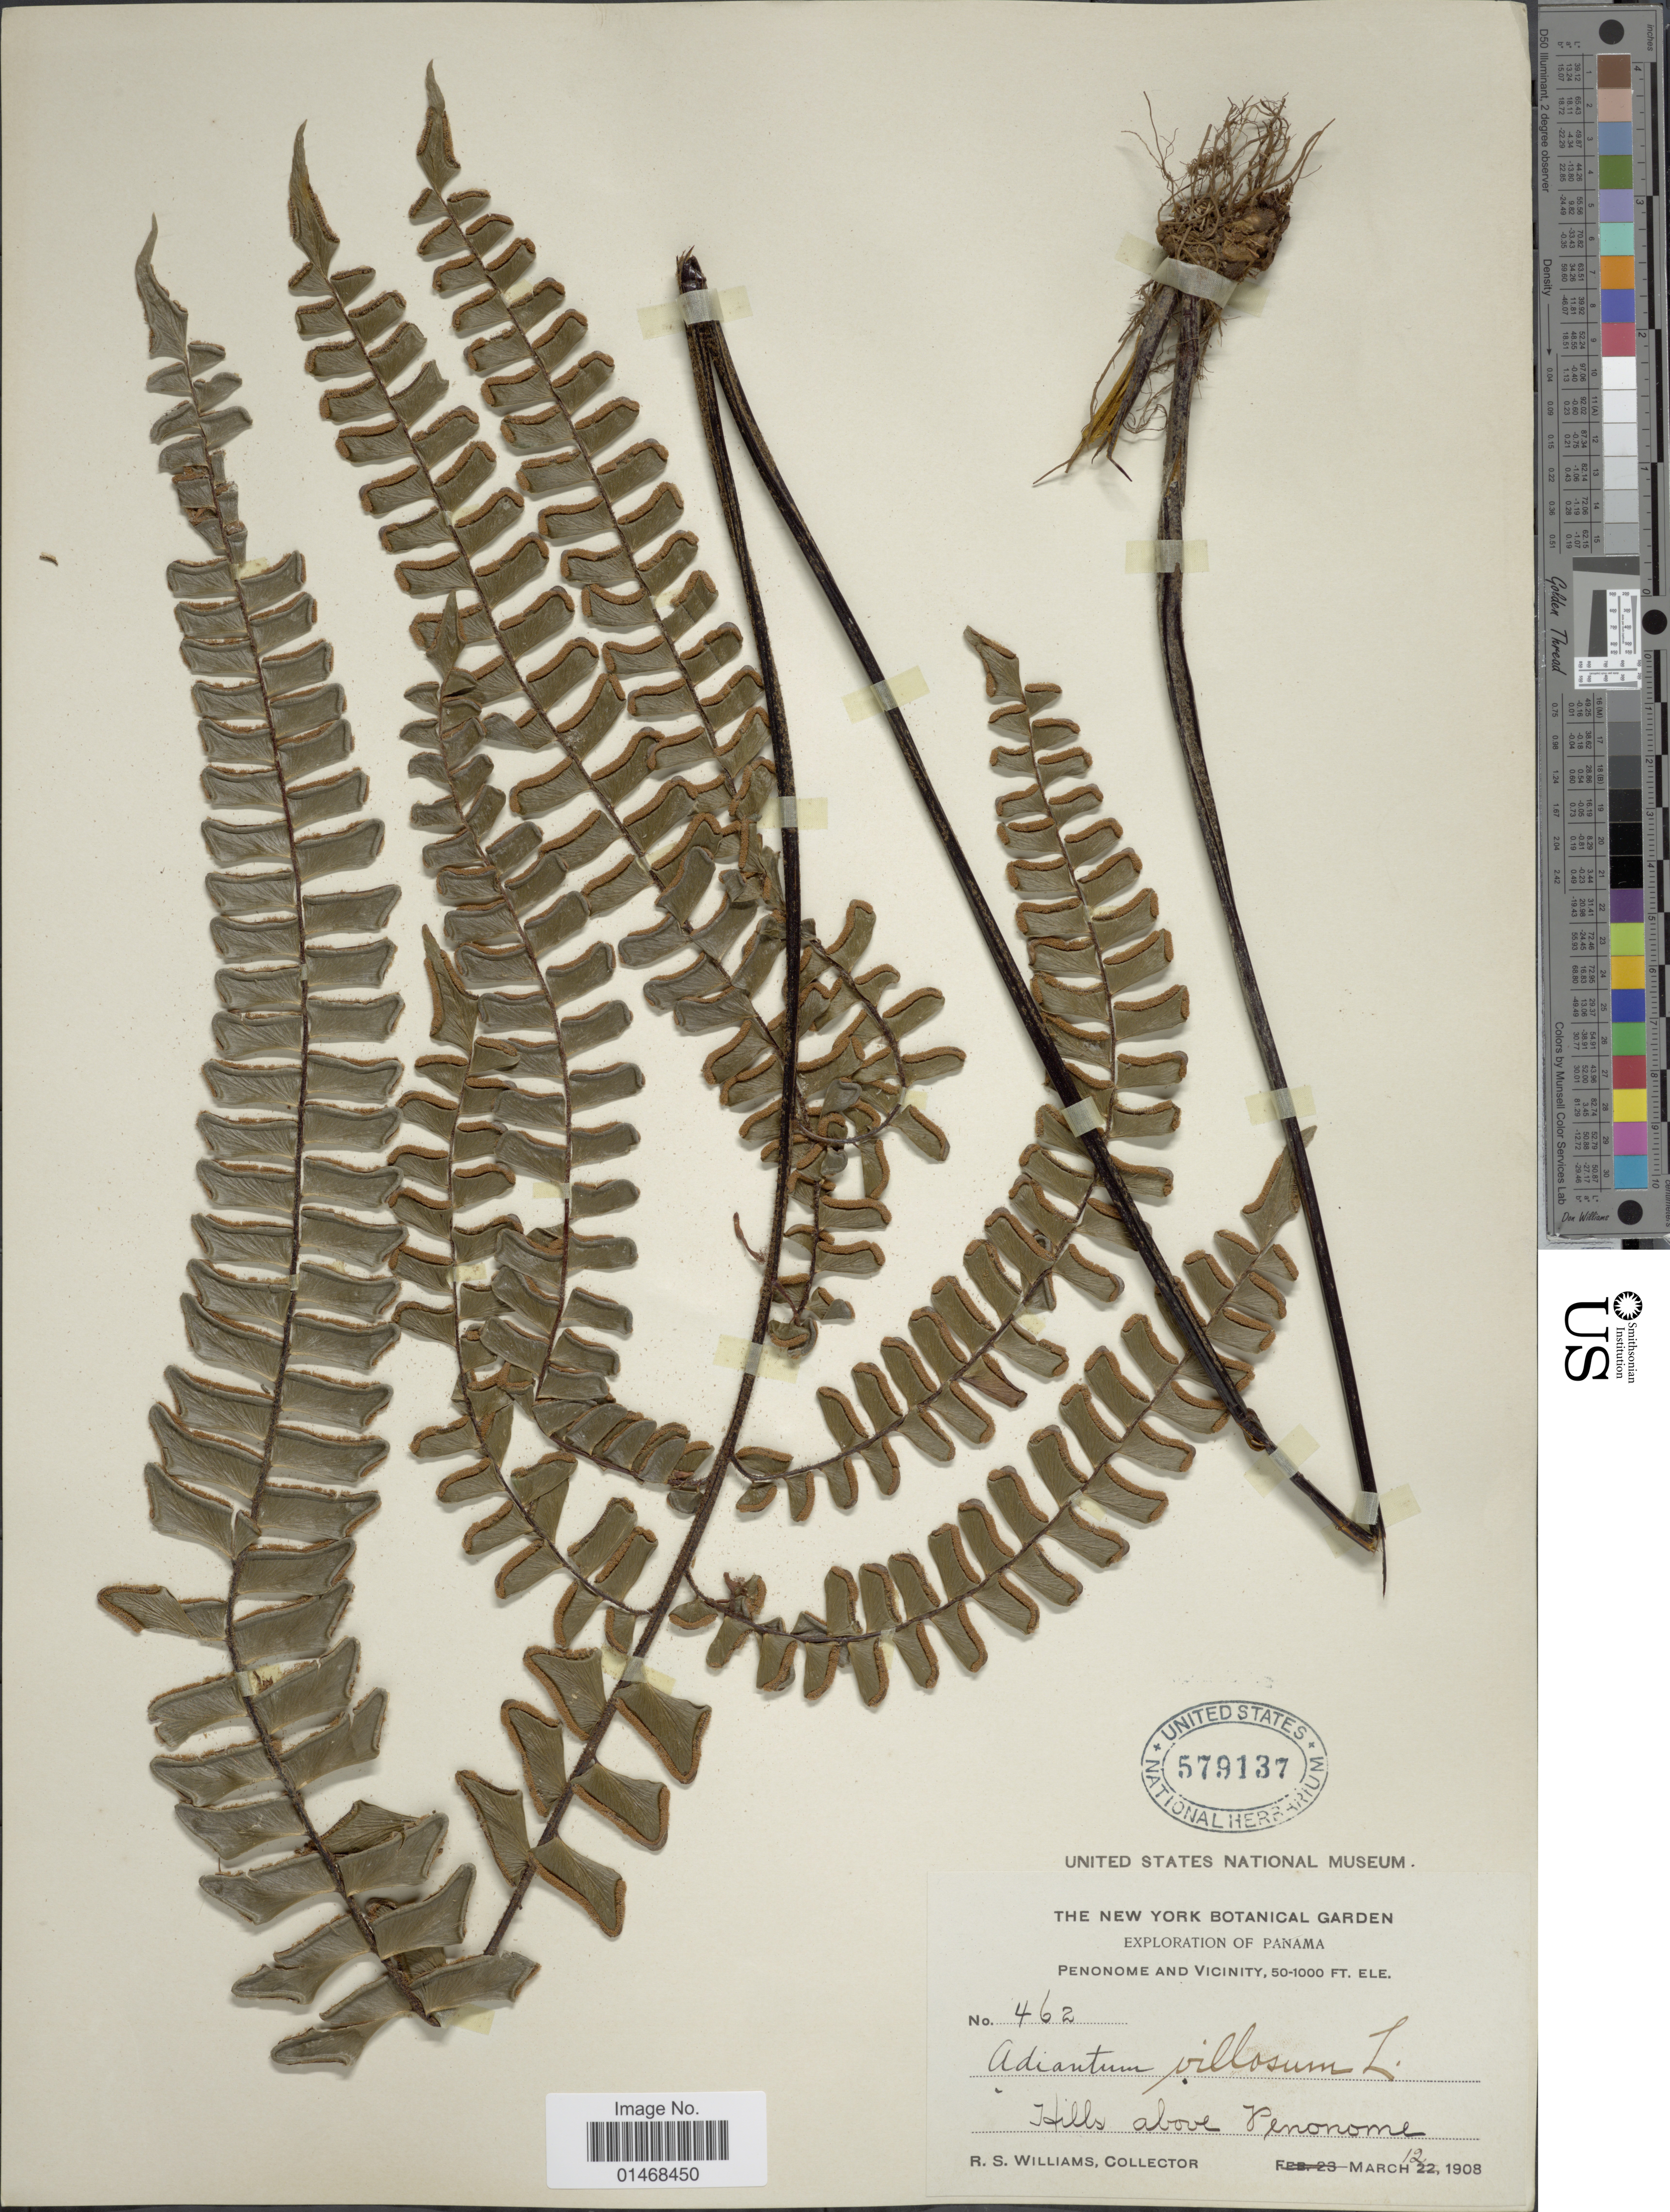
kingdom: Plantae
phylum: Tracheophyta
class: Polypodiopsida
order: Polypodiales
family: Pteridaceae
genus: Adiantum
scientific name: Adiantum villosum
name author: L.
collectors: R. S. Williams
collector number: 462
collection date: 1908-03-12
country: Panama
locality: Penonome and vicinity, Hills above Penonome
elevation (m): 15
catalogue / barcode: US 579137